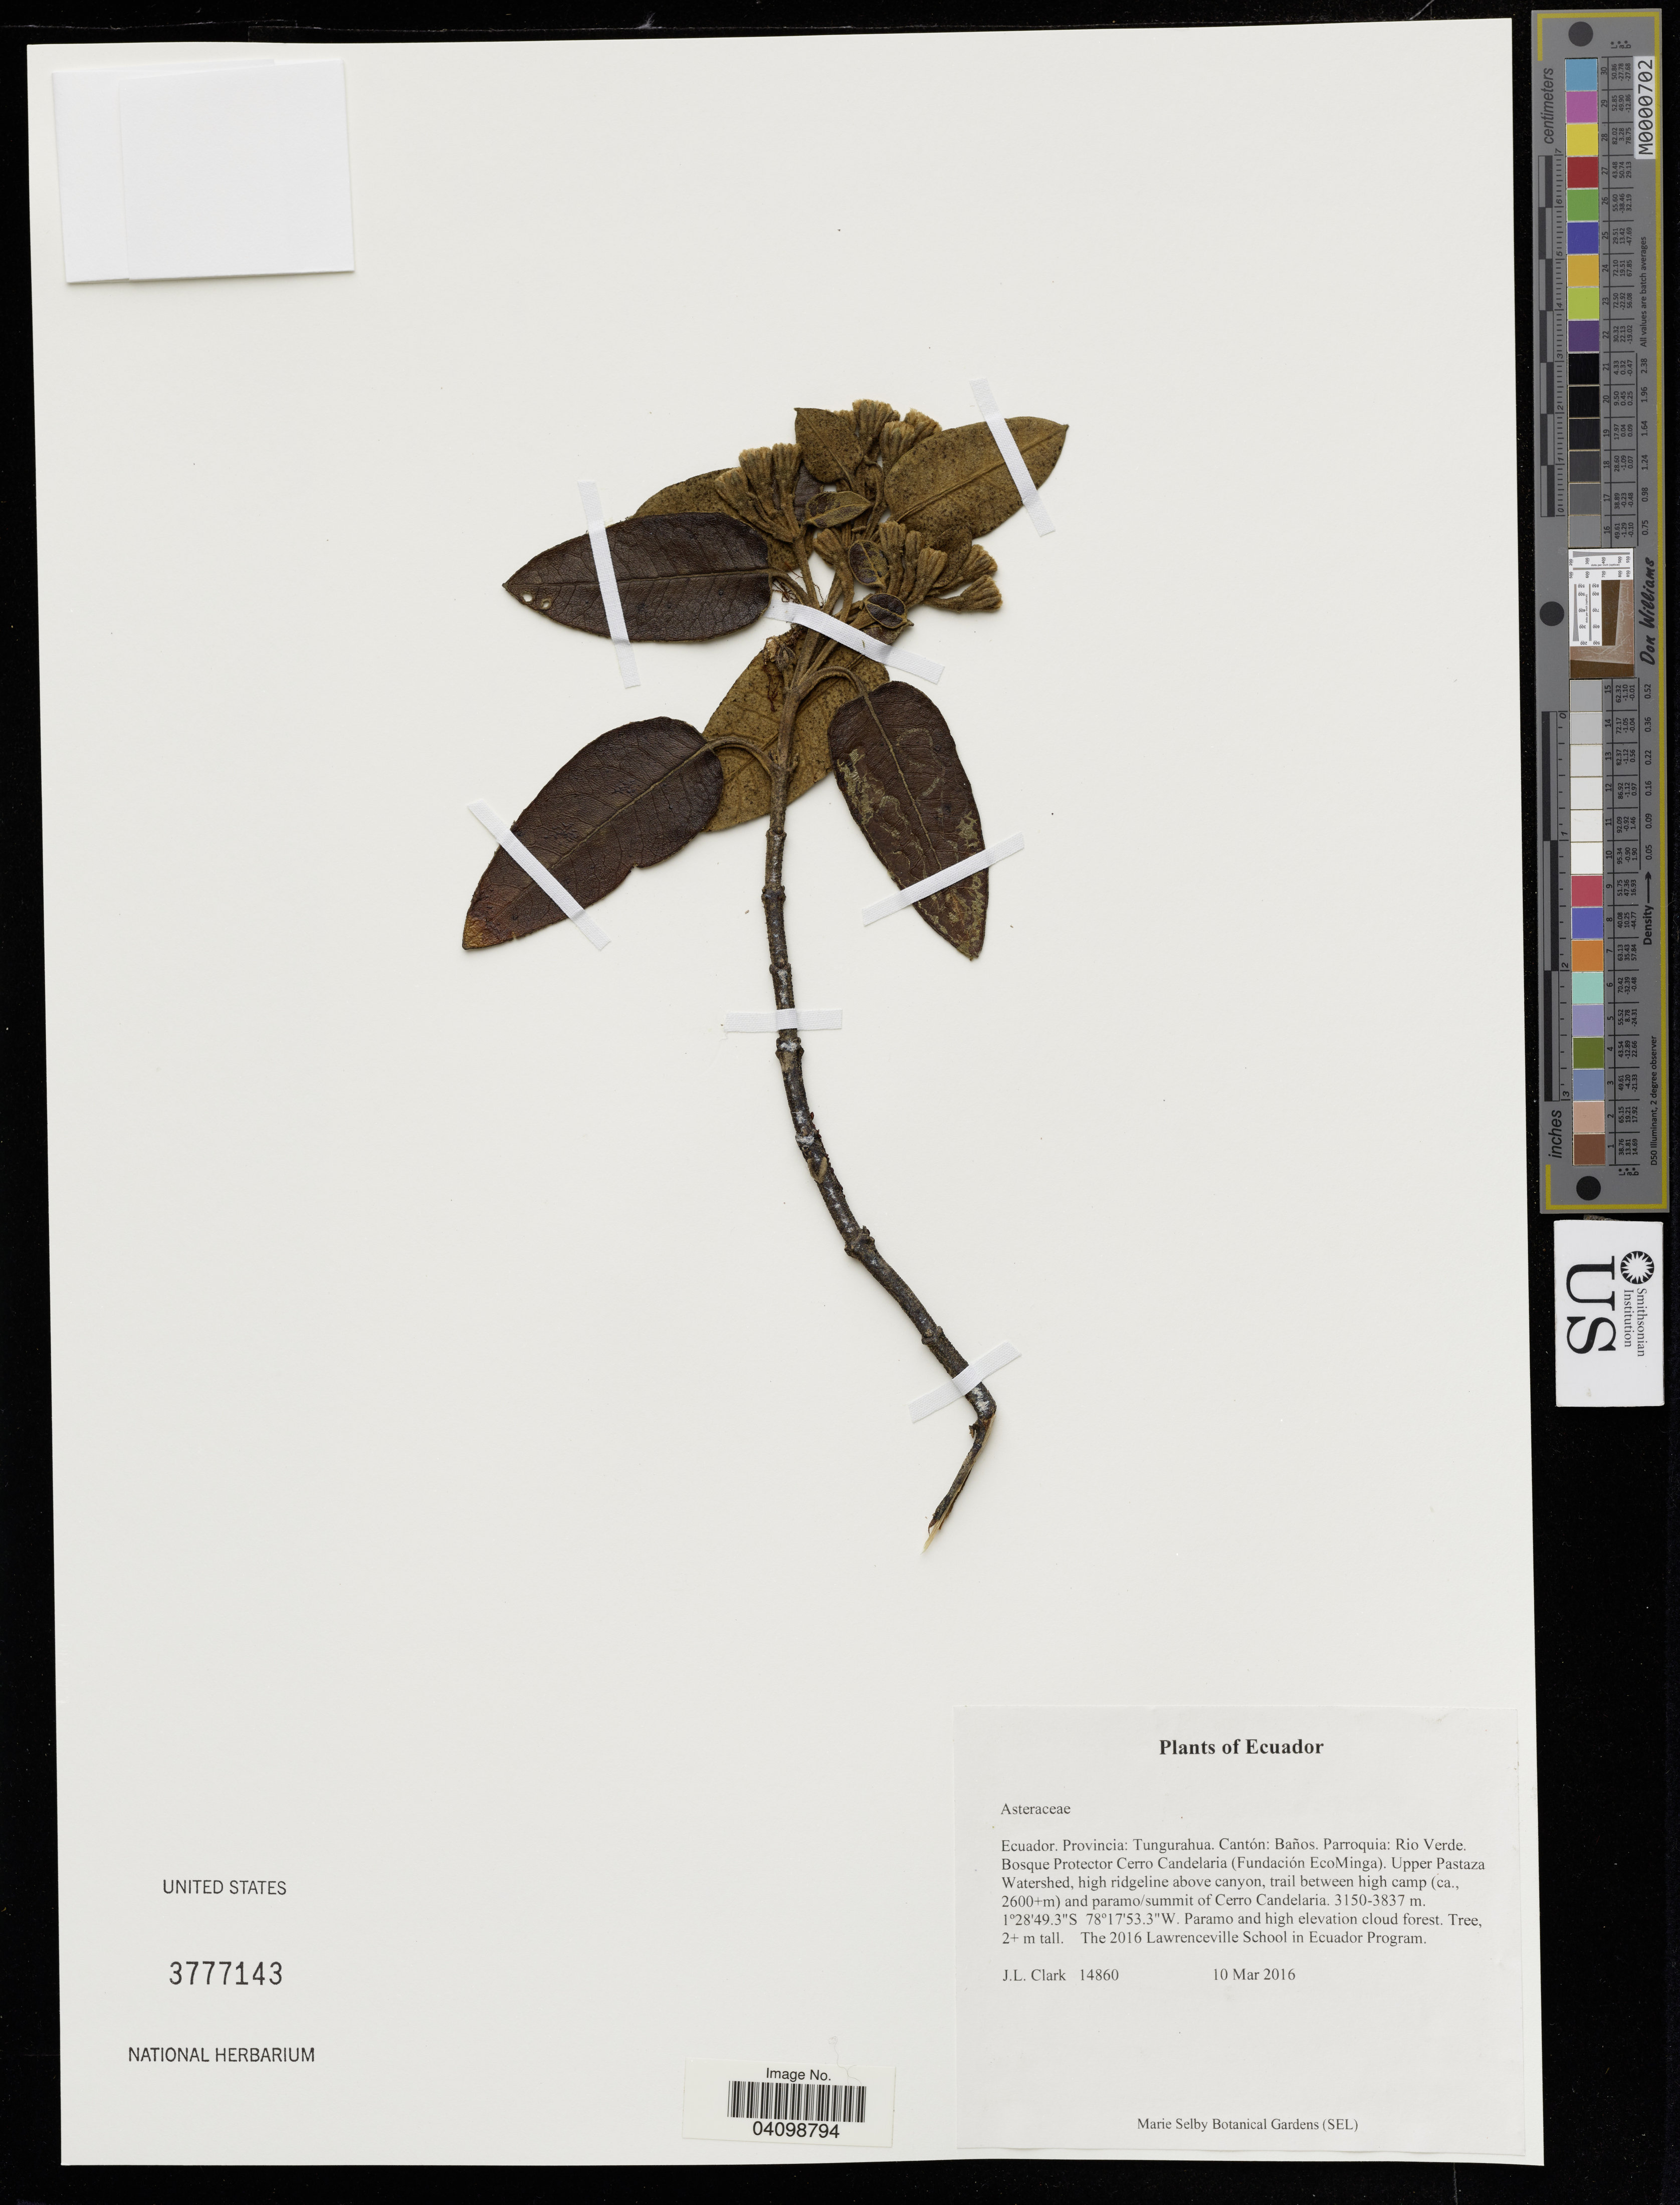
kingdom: Plantae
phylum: Tracheophyta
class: Magnoliopsida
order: Asterales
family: Asteraceae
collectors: J. Clark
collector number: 14860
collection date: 2016-03-10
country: Ecuador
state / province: Tungurahua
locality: Cantón: Baños. Parroquia: Rio Verde. Bosque Protector Cerro Candelaria (Fundación EcoMinga). Upper Pastaza Watershed, high ridgeline above canyon, trail between high camp (ca., 2600+m) and paramo/summit of Cerro Candelaria.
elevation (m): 3150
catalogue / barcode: US 3777143